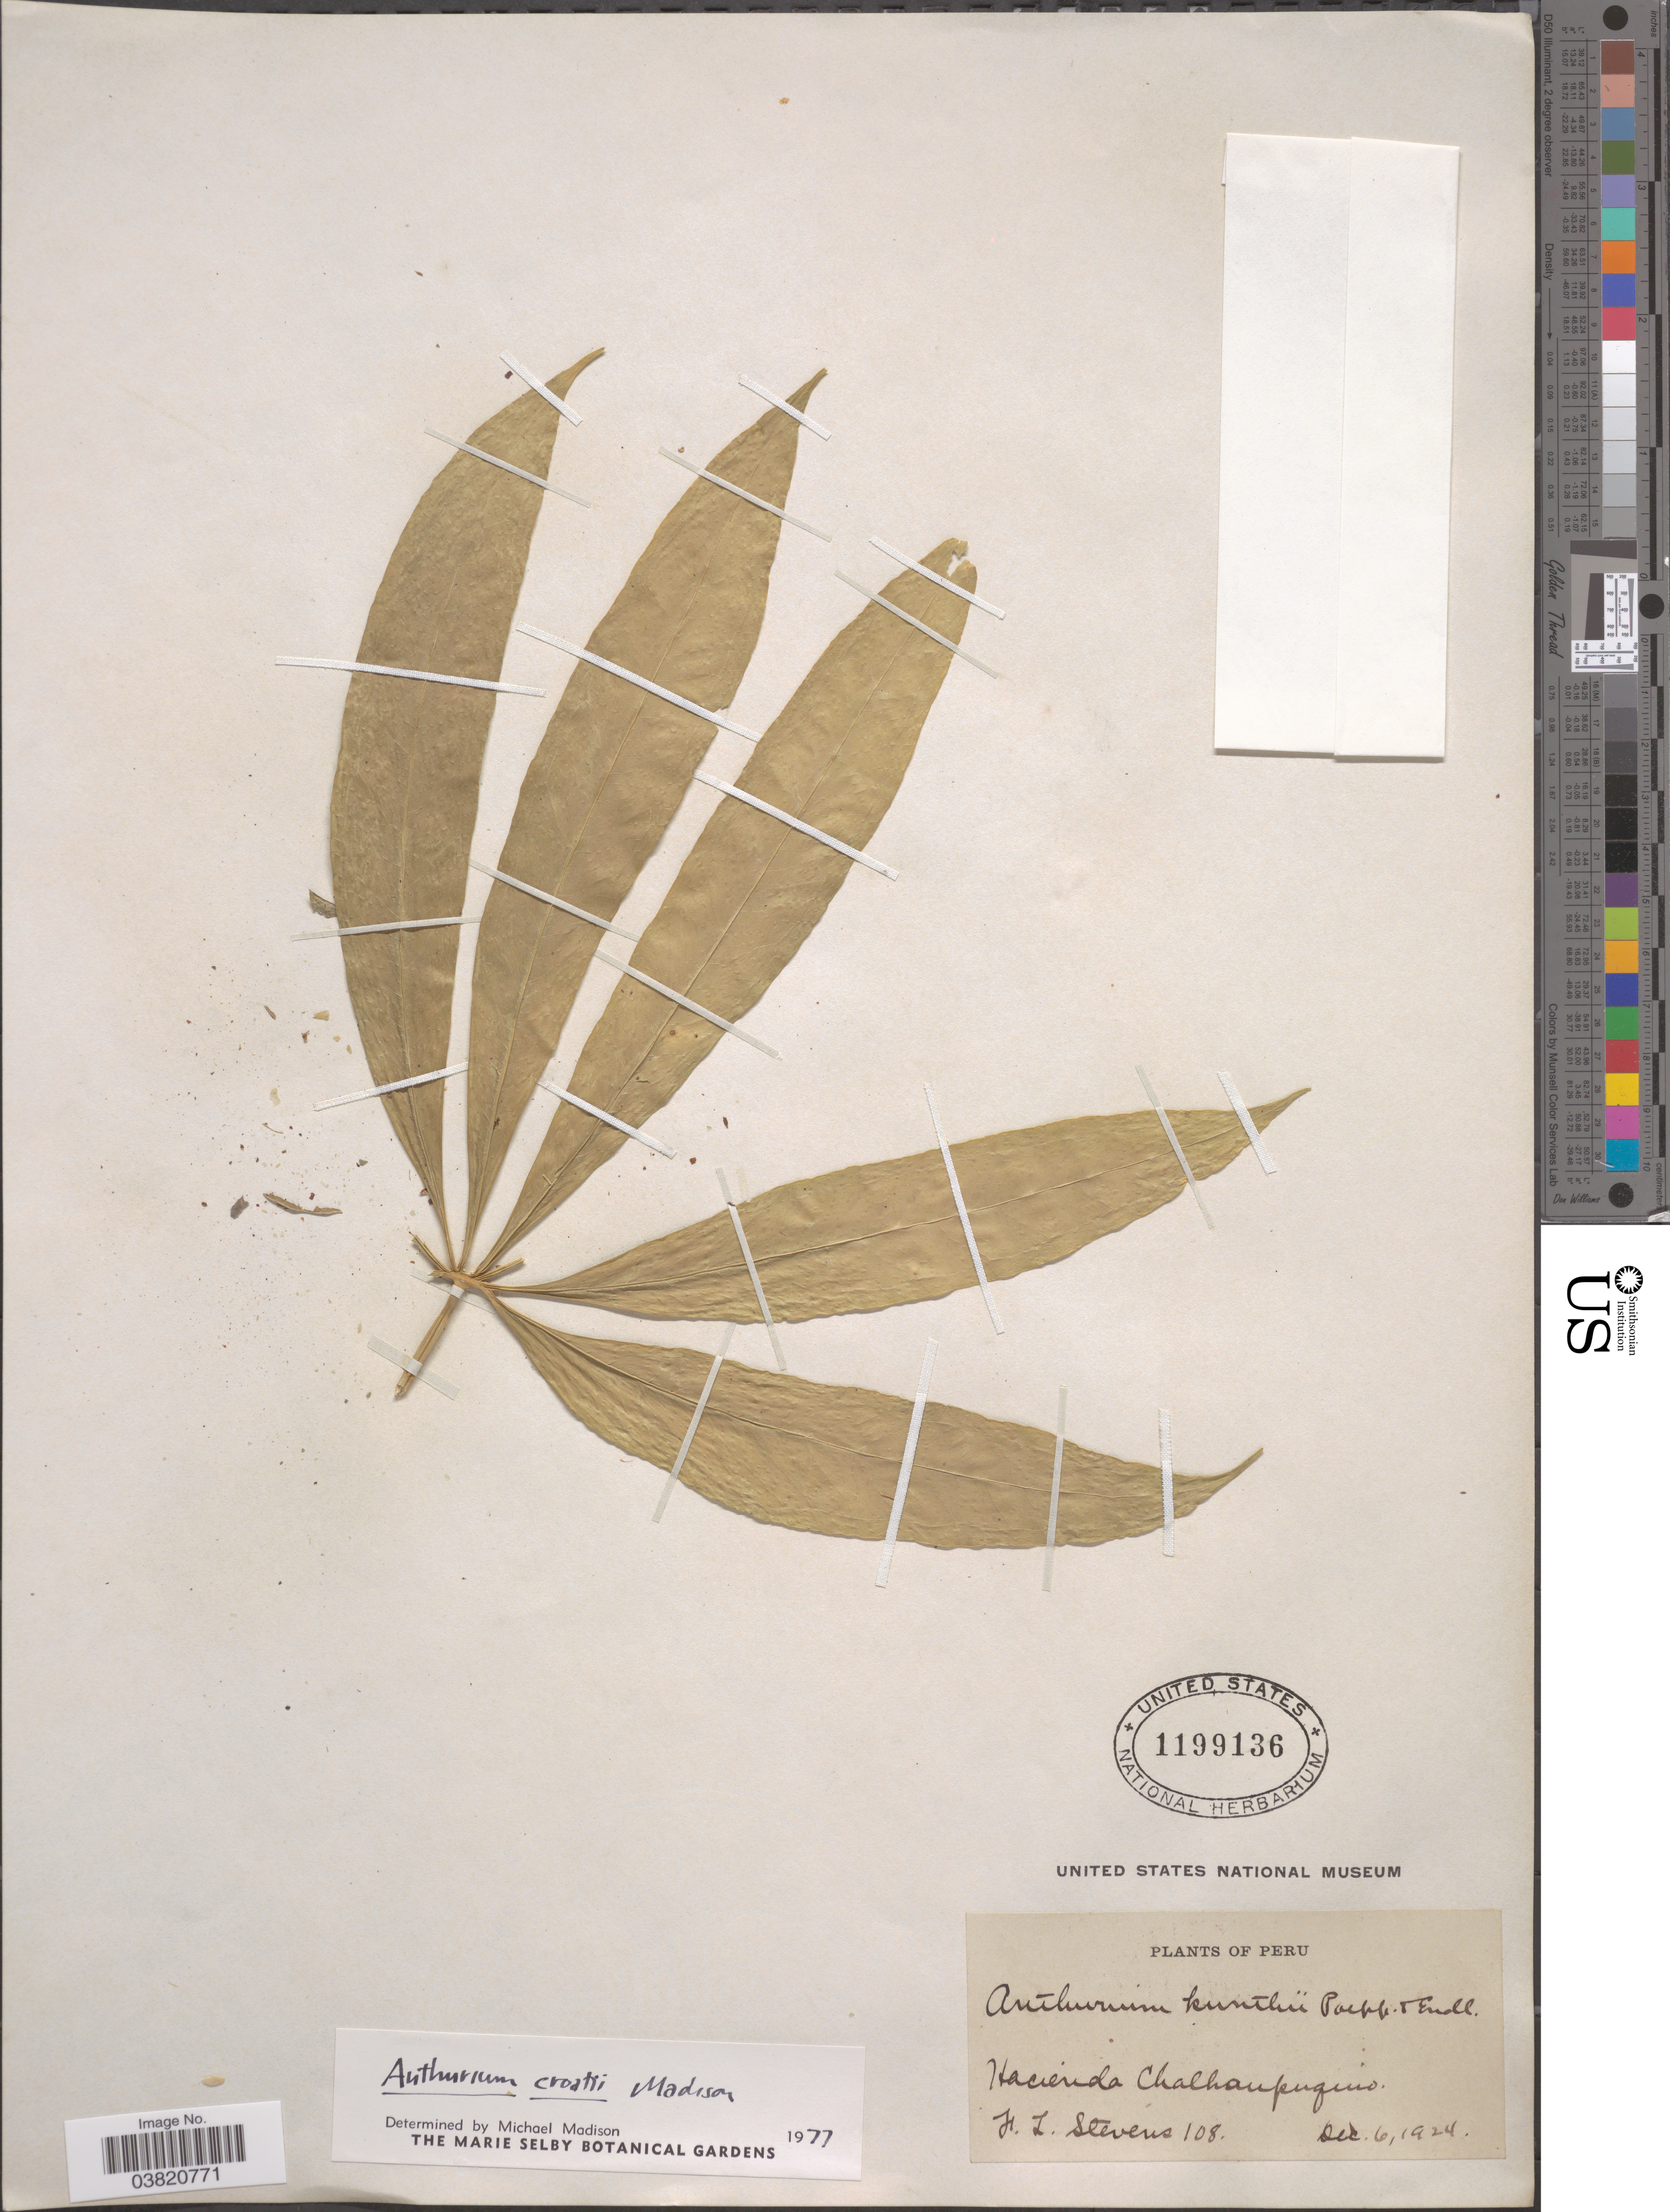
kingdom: Plantae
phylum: Tracheophyta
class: Liliopsida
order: Alismatales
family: Araceae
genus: Anthurium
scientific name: Anthurium croatii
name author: Madison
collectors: F. L. Stevens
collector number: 108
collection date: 1924-12-06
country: Peru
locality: Hacienda Chalhaupuguio.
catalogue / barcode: US 1199136